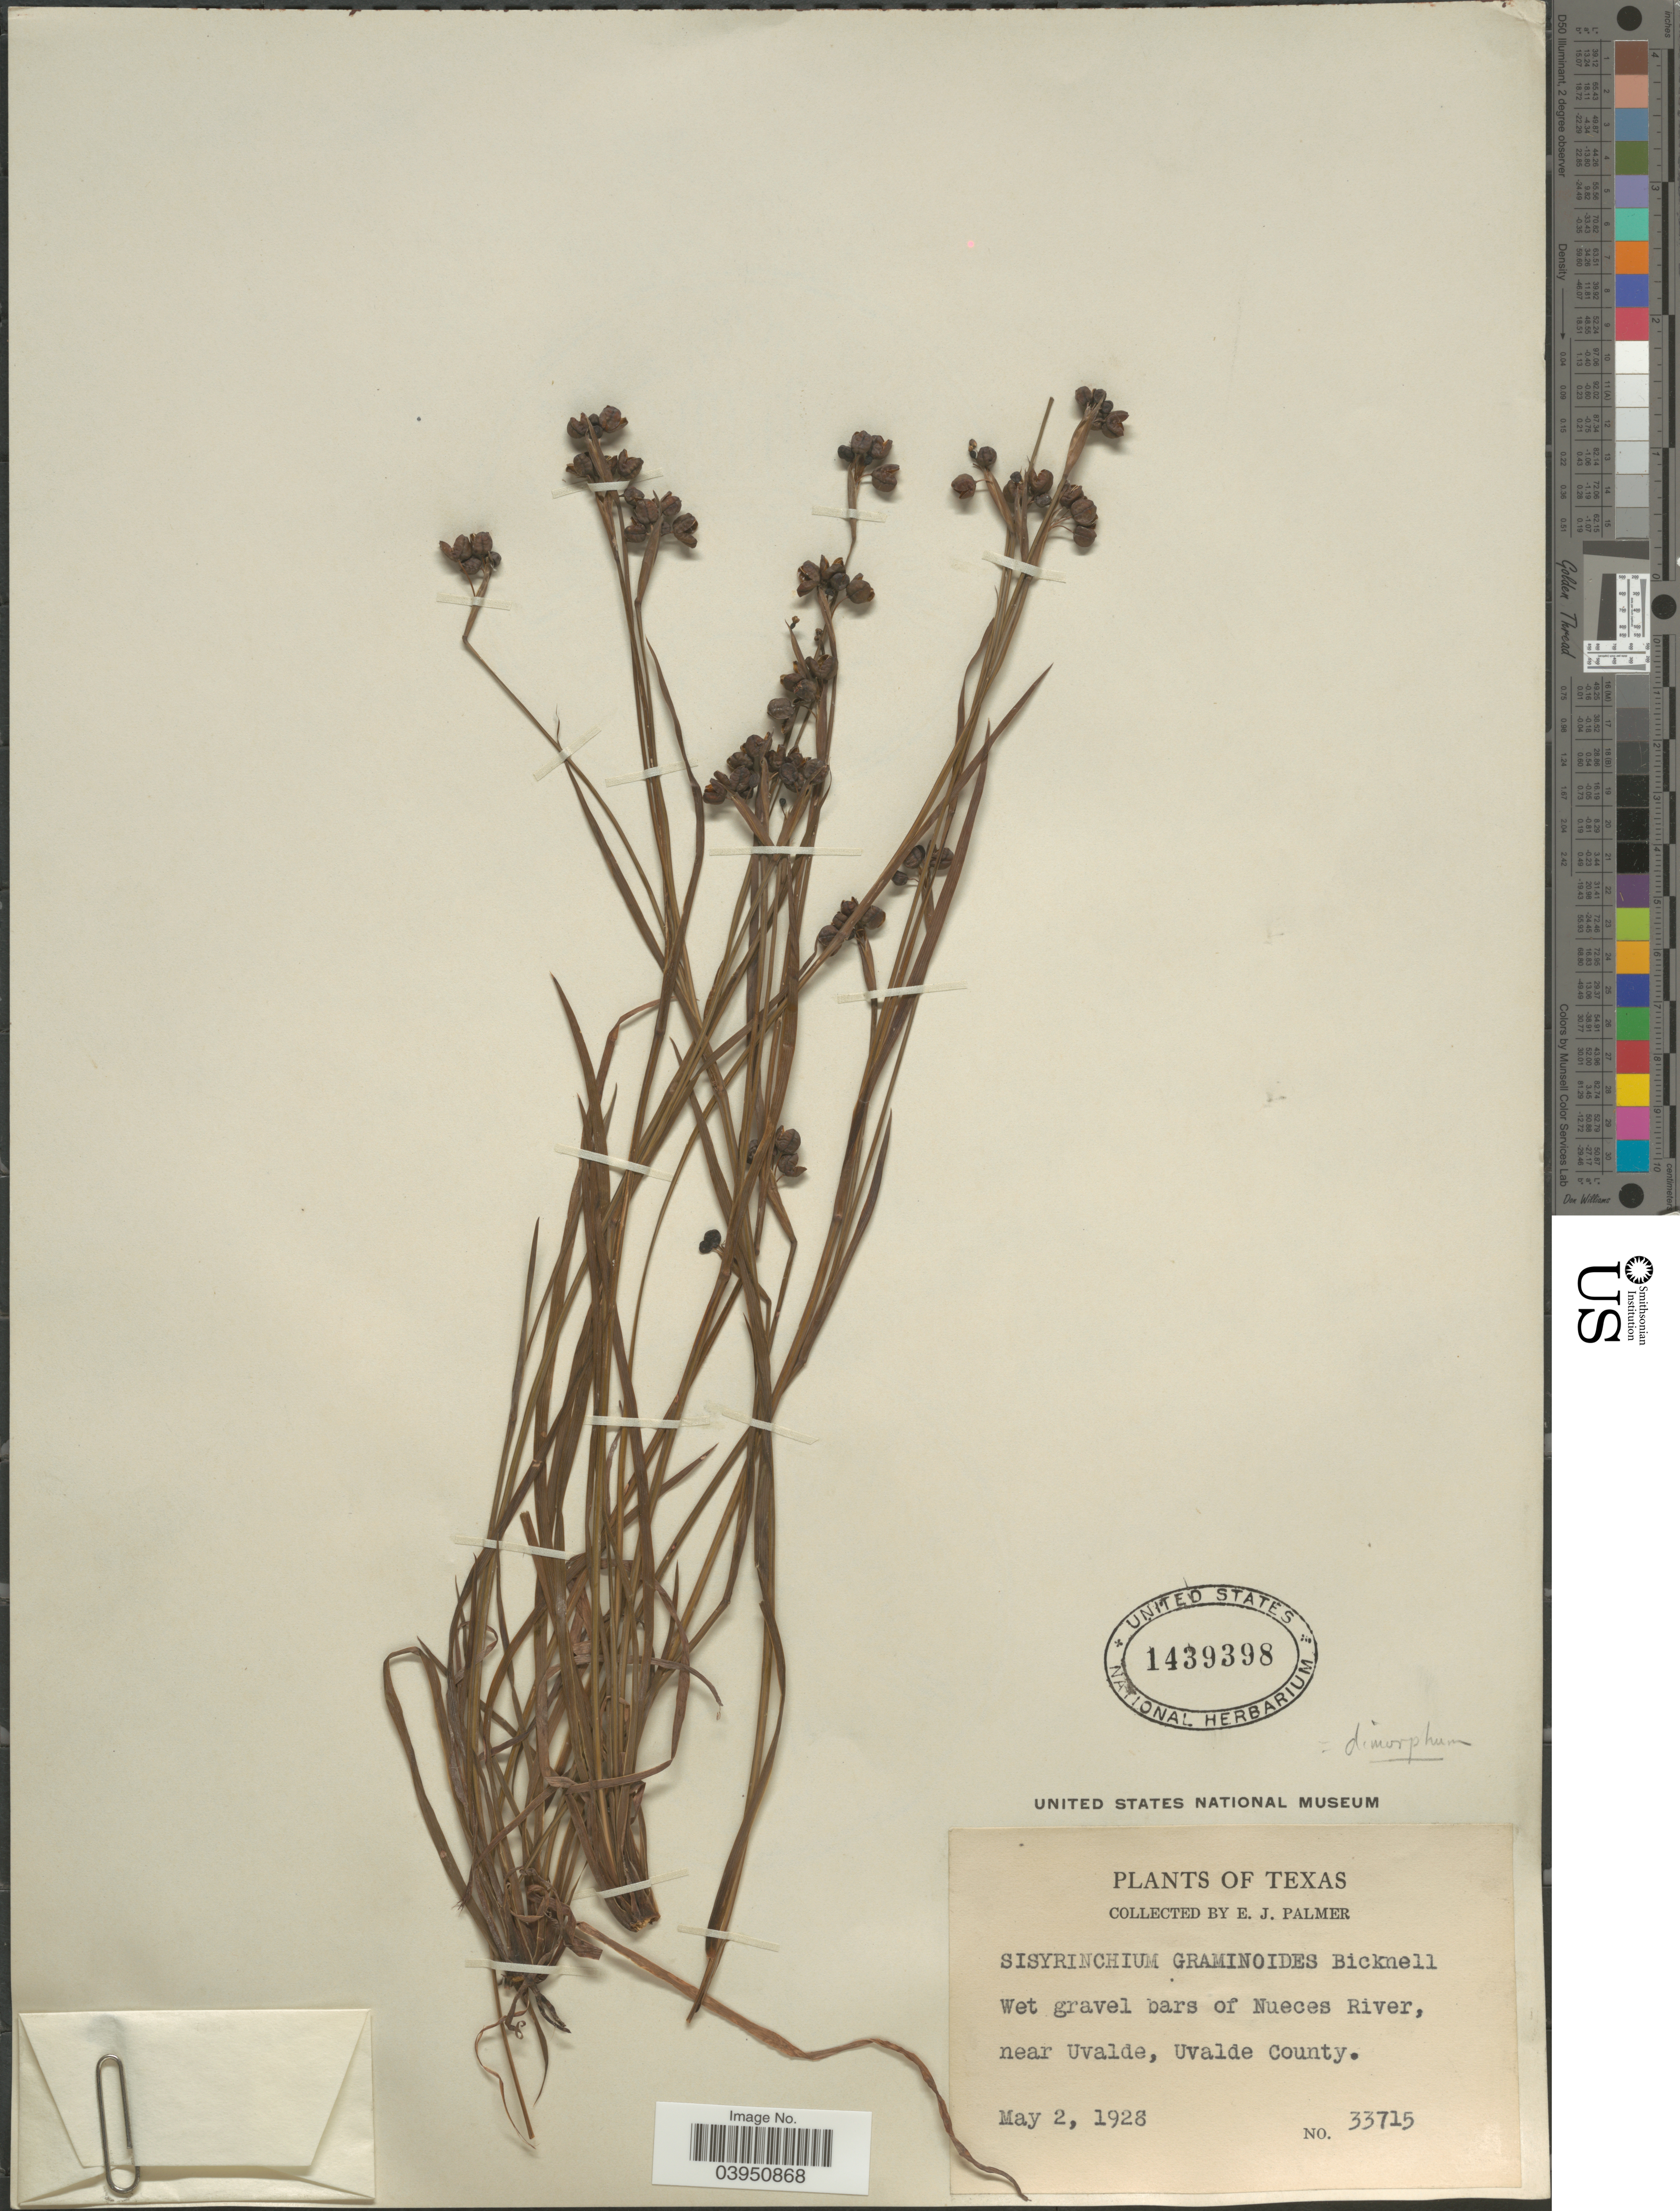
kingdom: Plantae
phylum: Tracheophyta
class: Liliopsida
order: Asparagales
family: Iridaceae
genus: Sisyrinchium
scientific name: Sisyrinchium dimorphum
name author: R.L. Oliv.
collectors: E. J. Palmer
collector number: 33715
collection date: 1928-05-02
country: United States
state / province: Texas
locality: Nueces River, near Uvalde, Uvalde County.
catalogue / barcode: US 1439398